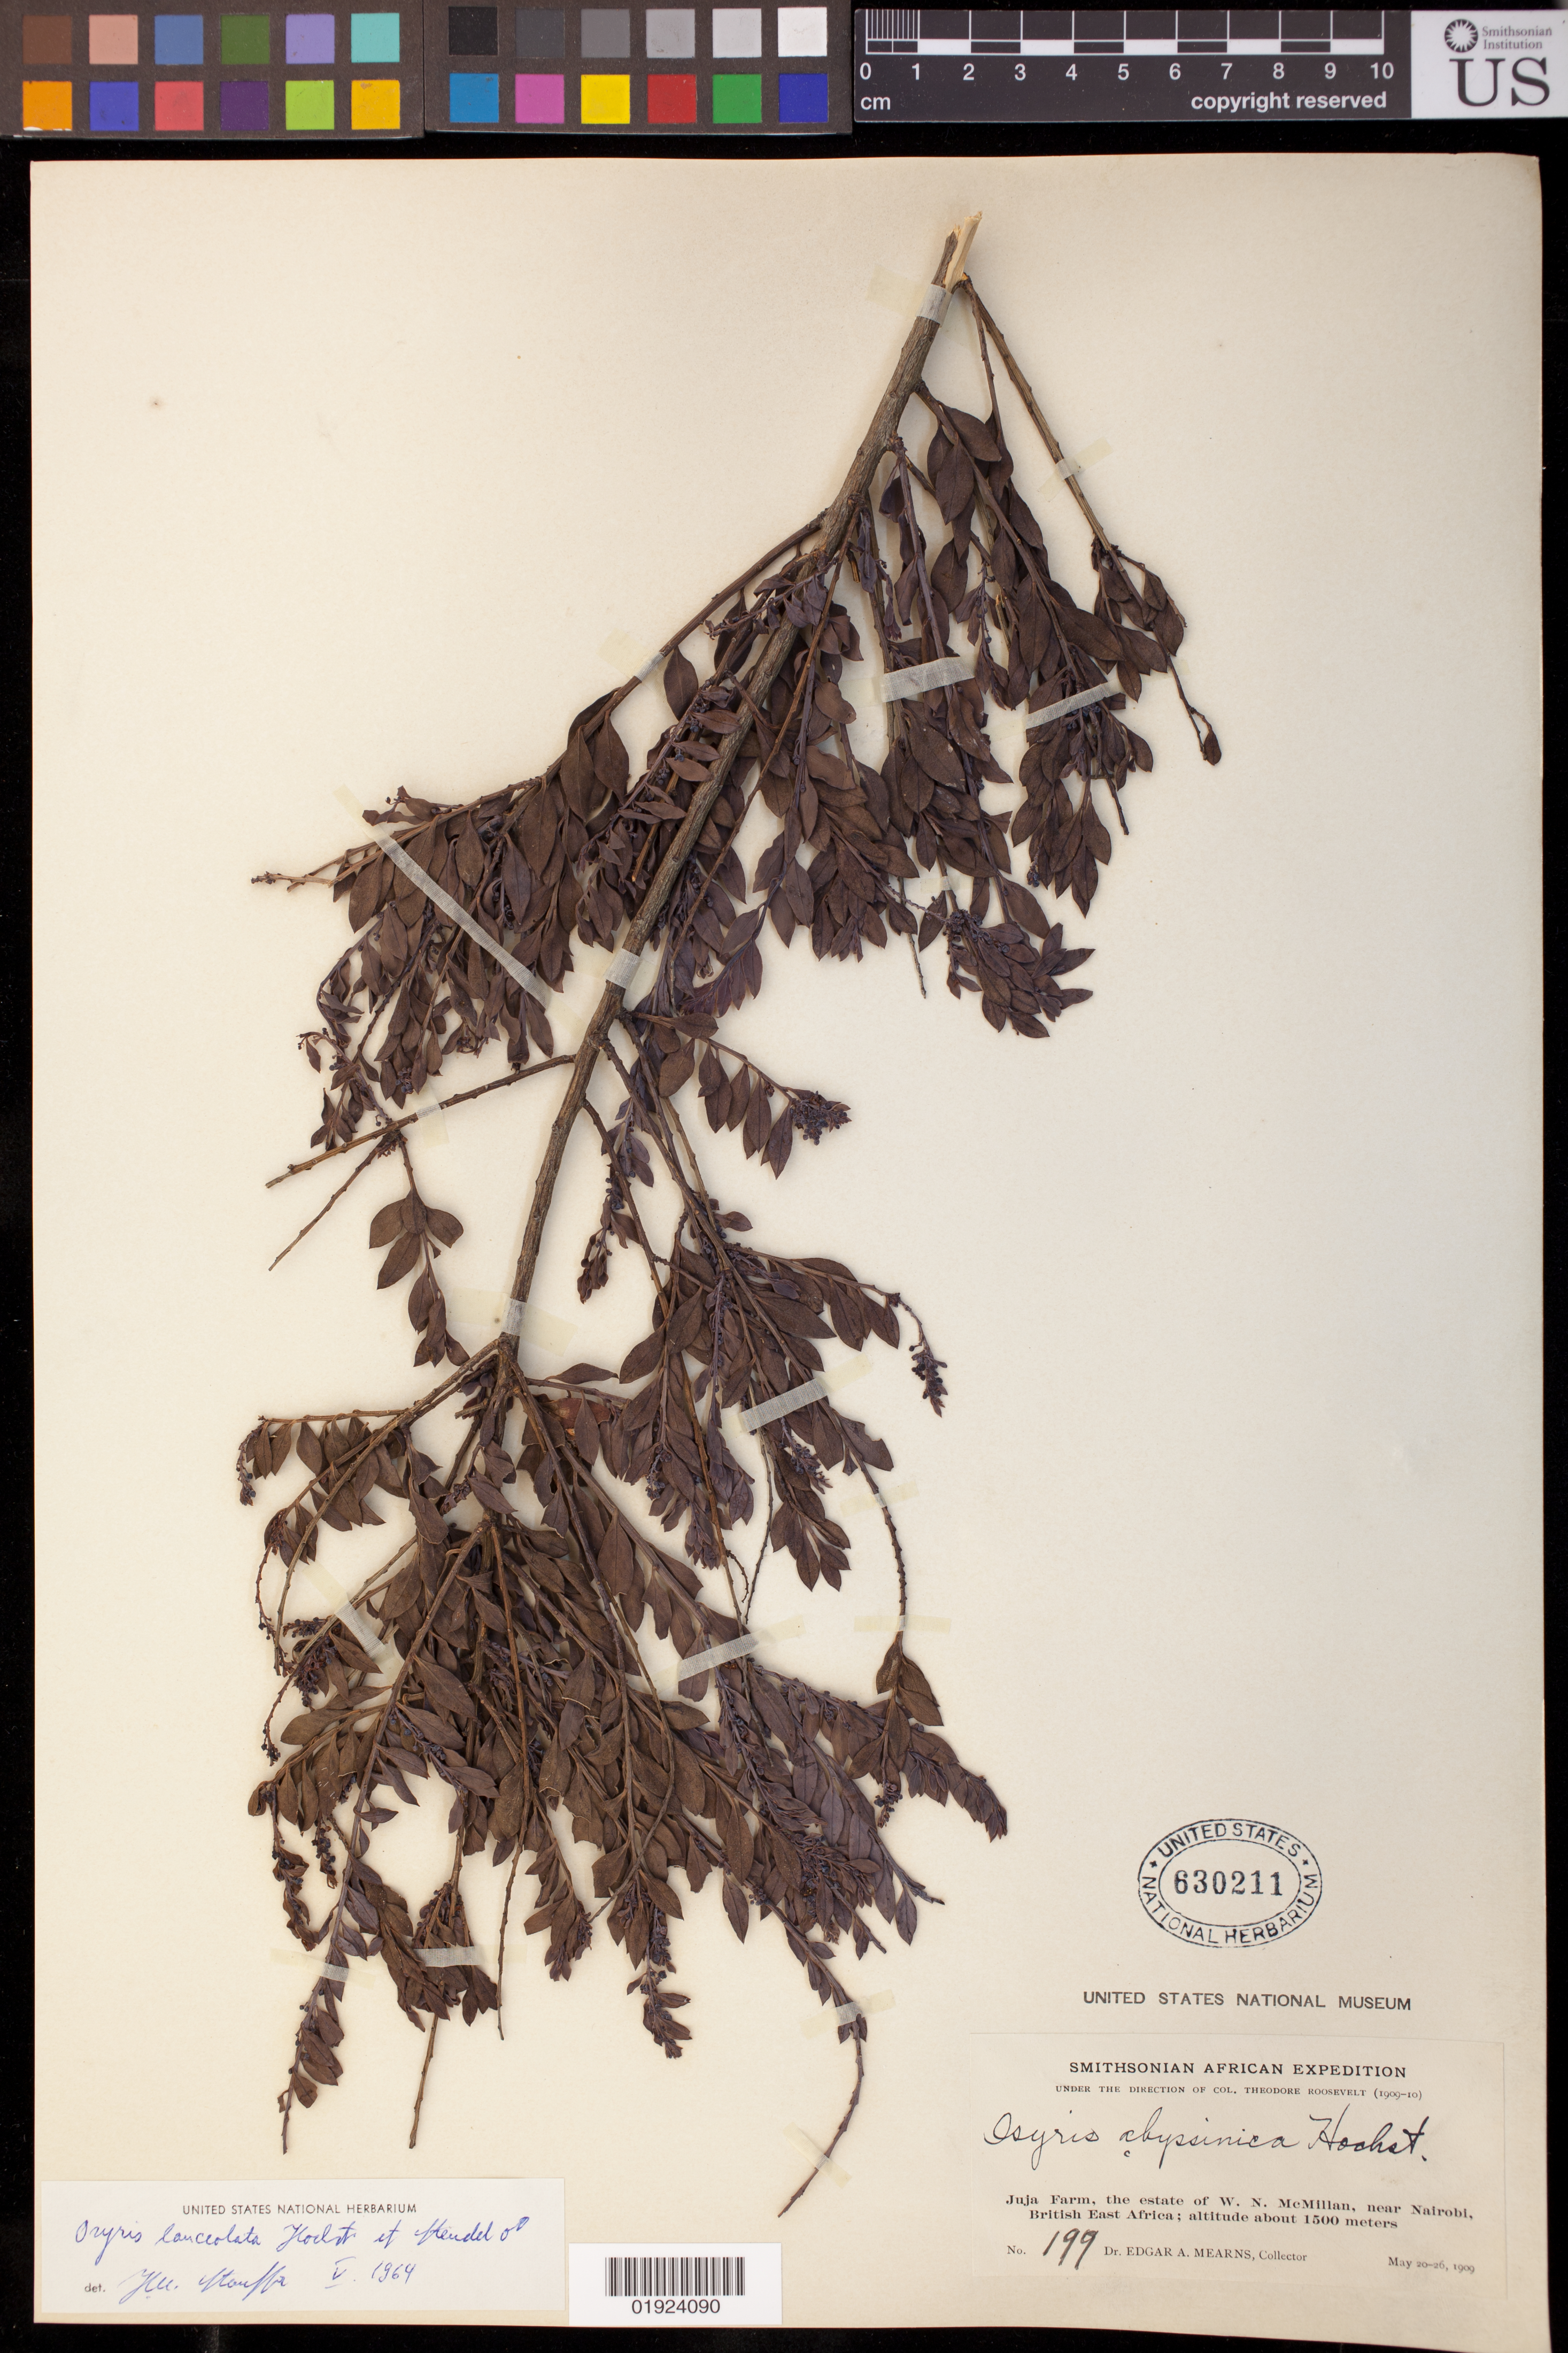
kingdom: Plantae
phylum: Tracheophyta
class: Magnoliopsida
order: Santalales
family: Santalaceae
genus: Osyris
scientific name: Osyris quadripartita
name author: Salzm. ex Decne.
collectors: E. A. Mearns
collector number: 199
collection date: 1909-05-20/1909-05-26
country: Kenya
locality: Juja Farm, the estate of W. N. McMillan, near Nairobi, British East Africa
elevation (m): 1500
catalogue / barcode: US 630211